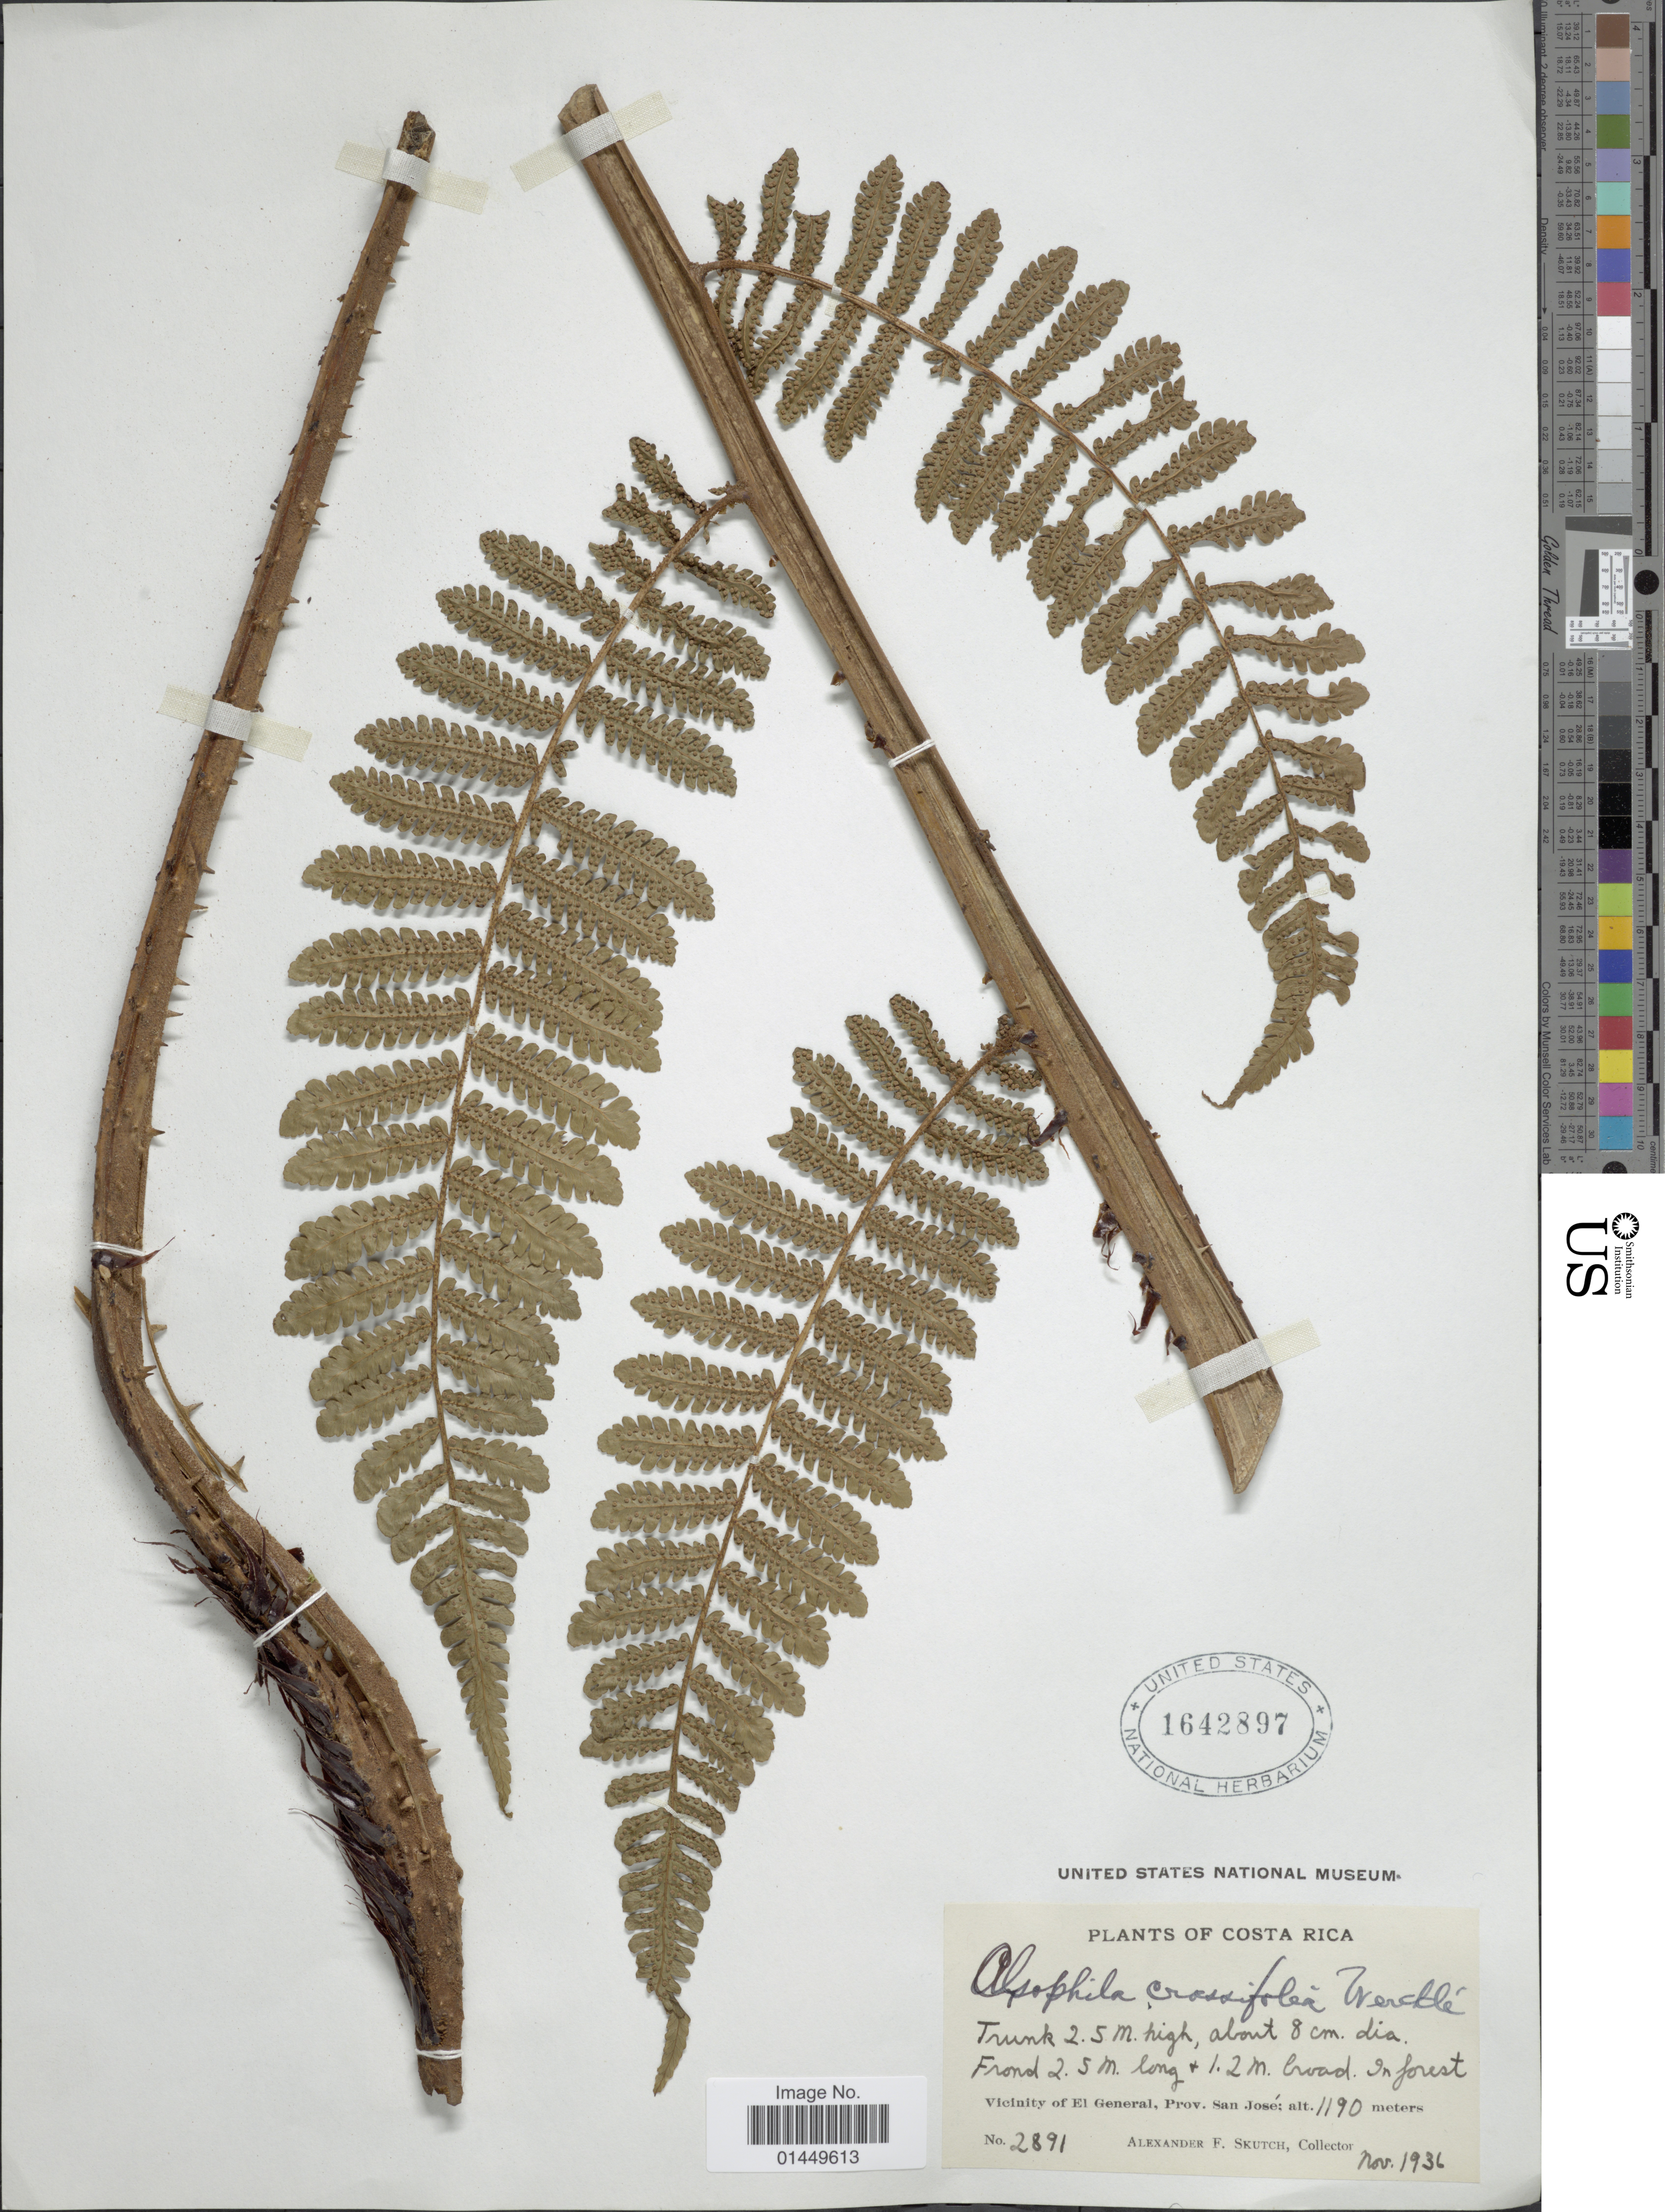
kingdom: Plantae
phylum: Tracheophyta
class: Polypodiopsida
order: Cyatheales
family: Cyatheaceae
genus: Cyathea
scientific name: Cyathea schiedeana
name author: (C. Presl) Domin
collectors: A. F. Skutch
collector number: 2891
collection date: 1936-11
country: Costa Rica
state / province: San José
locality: Vicinity of El General, Prov. San Jose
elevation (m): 1190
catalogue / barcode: US 1642897